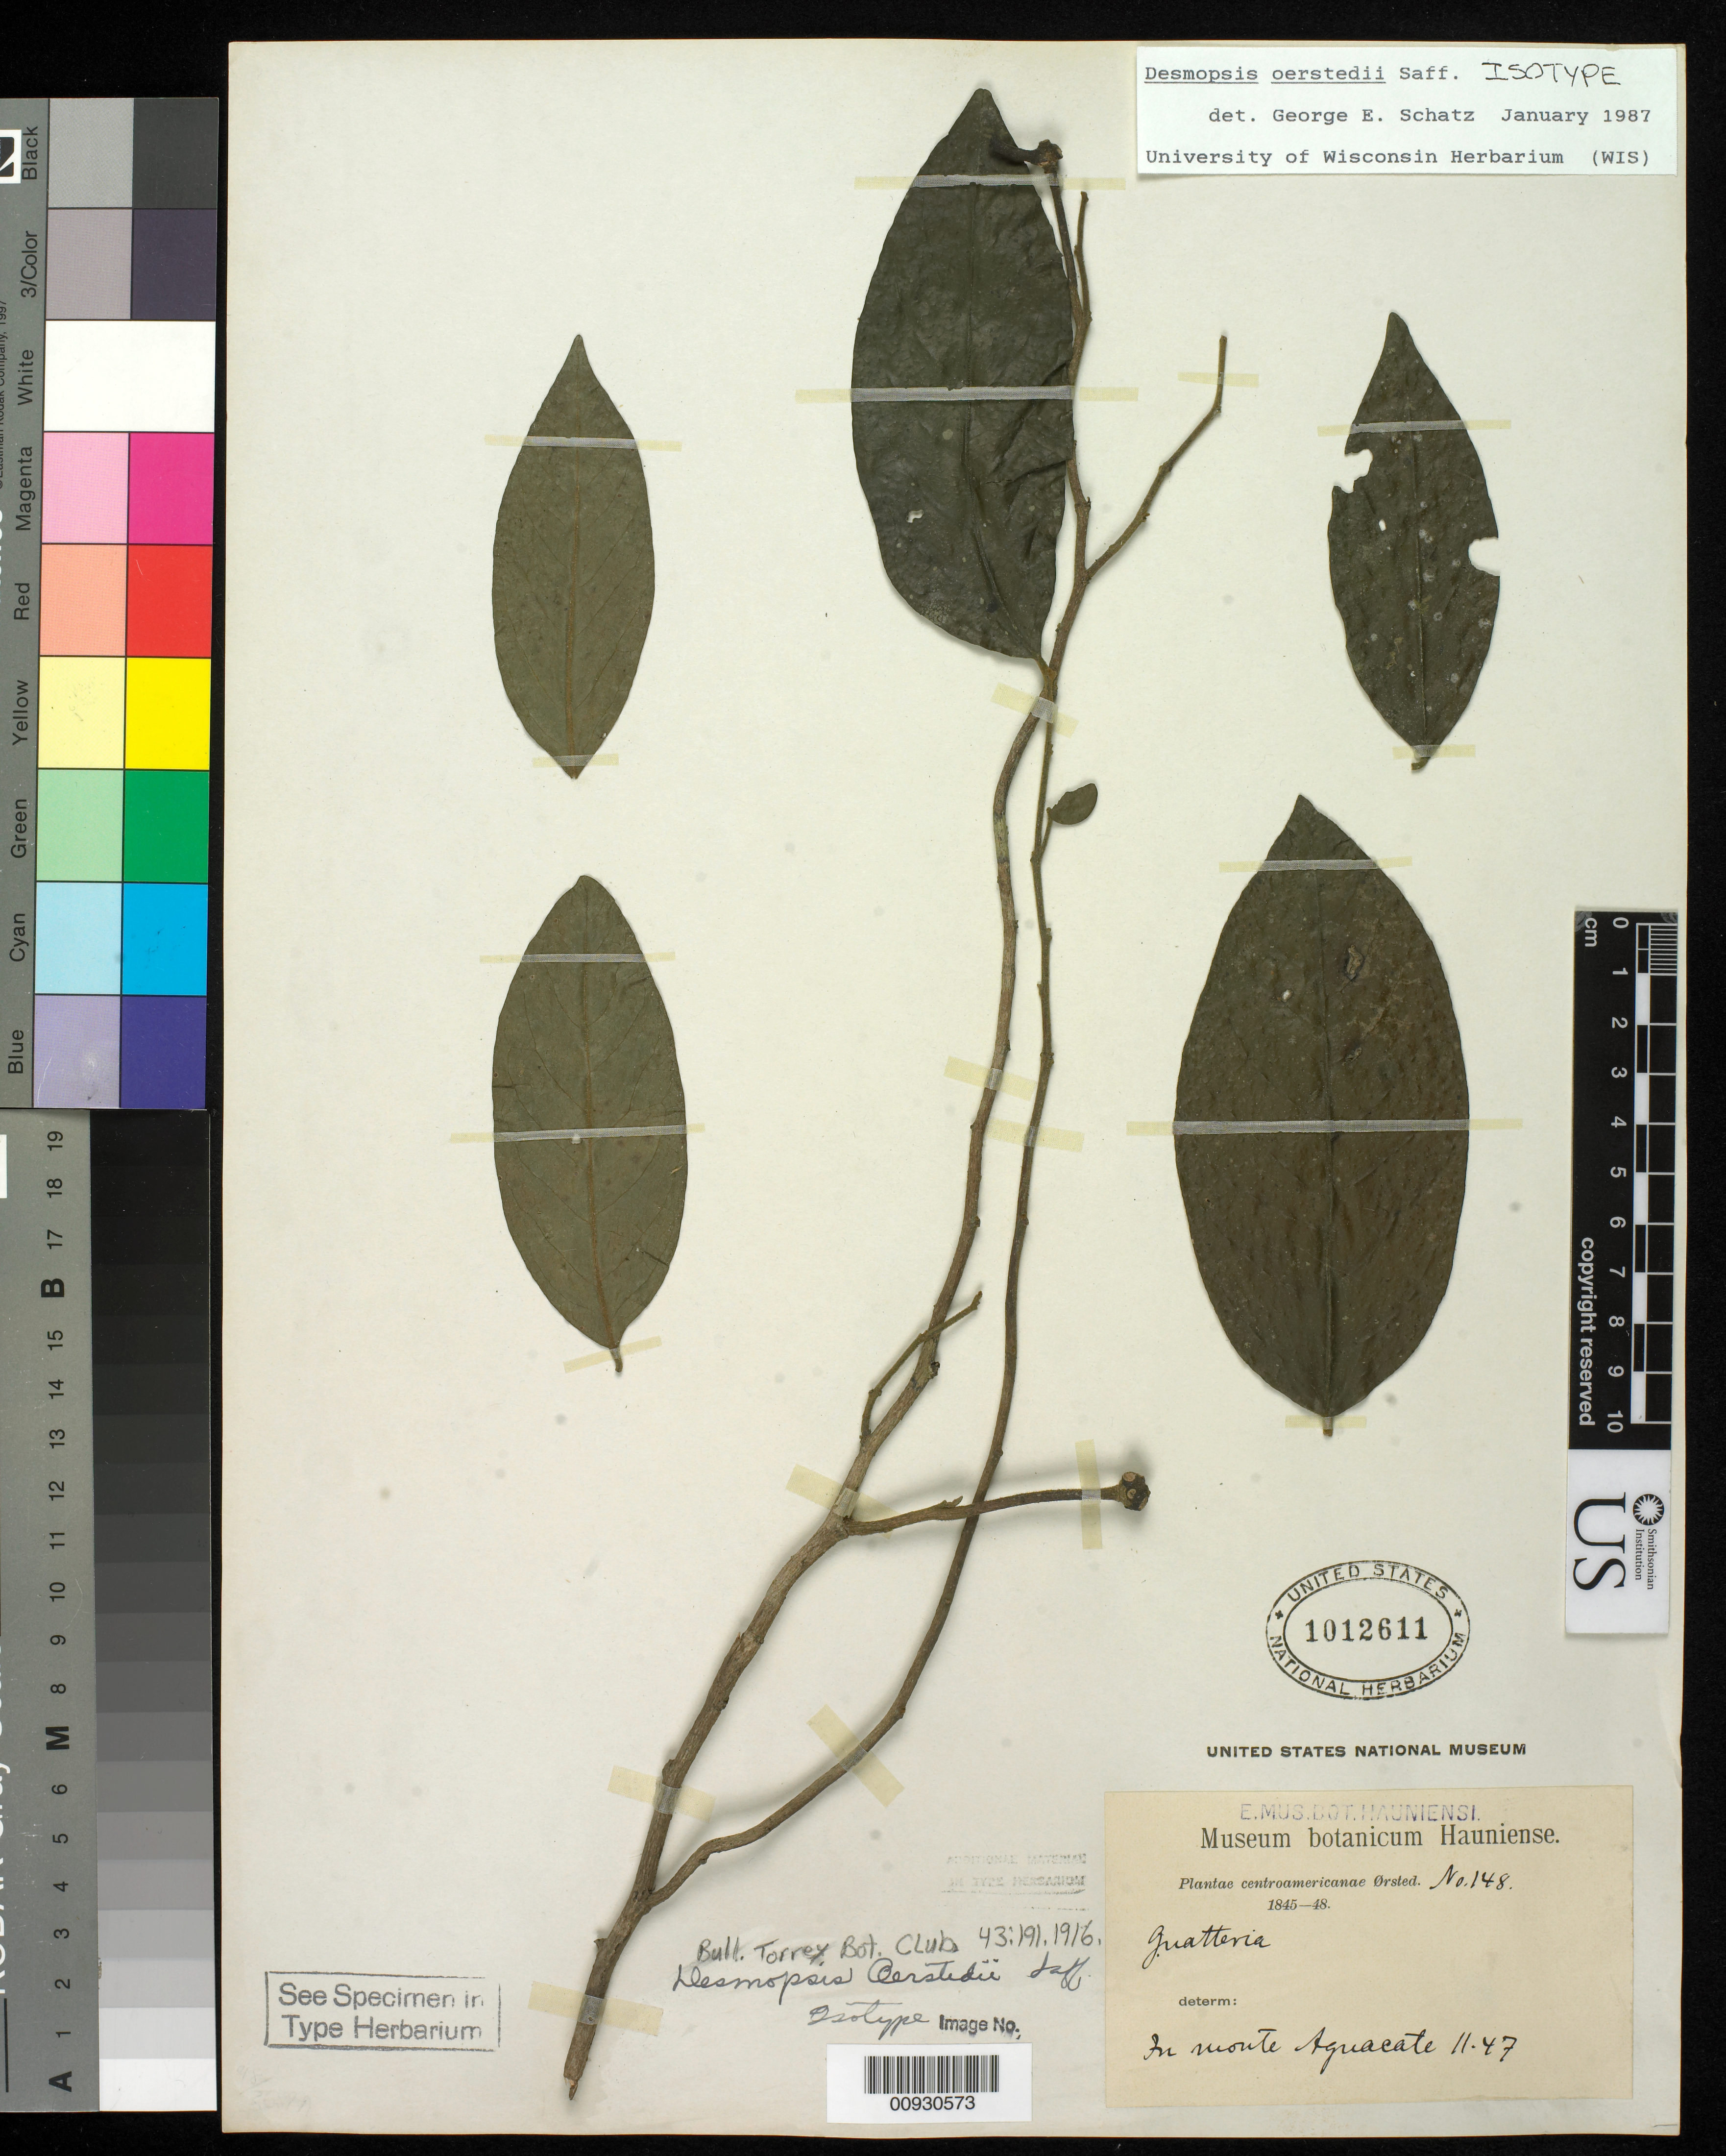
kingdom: Plantae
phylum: Tracheophyta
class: Magnoliopsida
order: Magnoliales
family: Annonaceae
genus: Desmopsis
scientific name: Desmopsis oerstedii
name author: Saff.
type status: Isotype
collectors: A. S. Oersted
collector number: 148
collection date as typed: Nov 1847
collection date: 1847-11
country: Costa Rica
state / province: Alajuela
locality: Mt. Aquacate.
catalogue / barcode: US 1012611